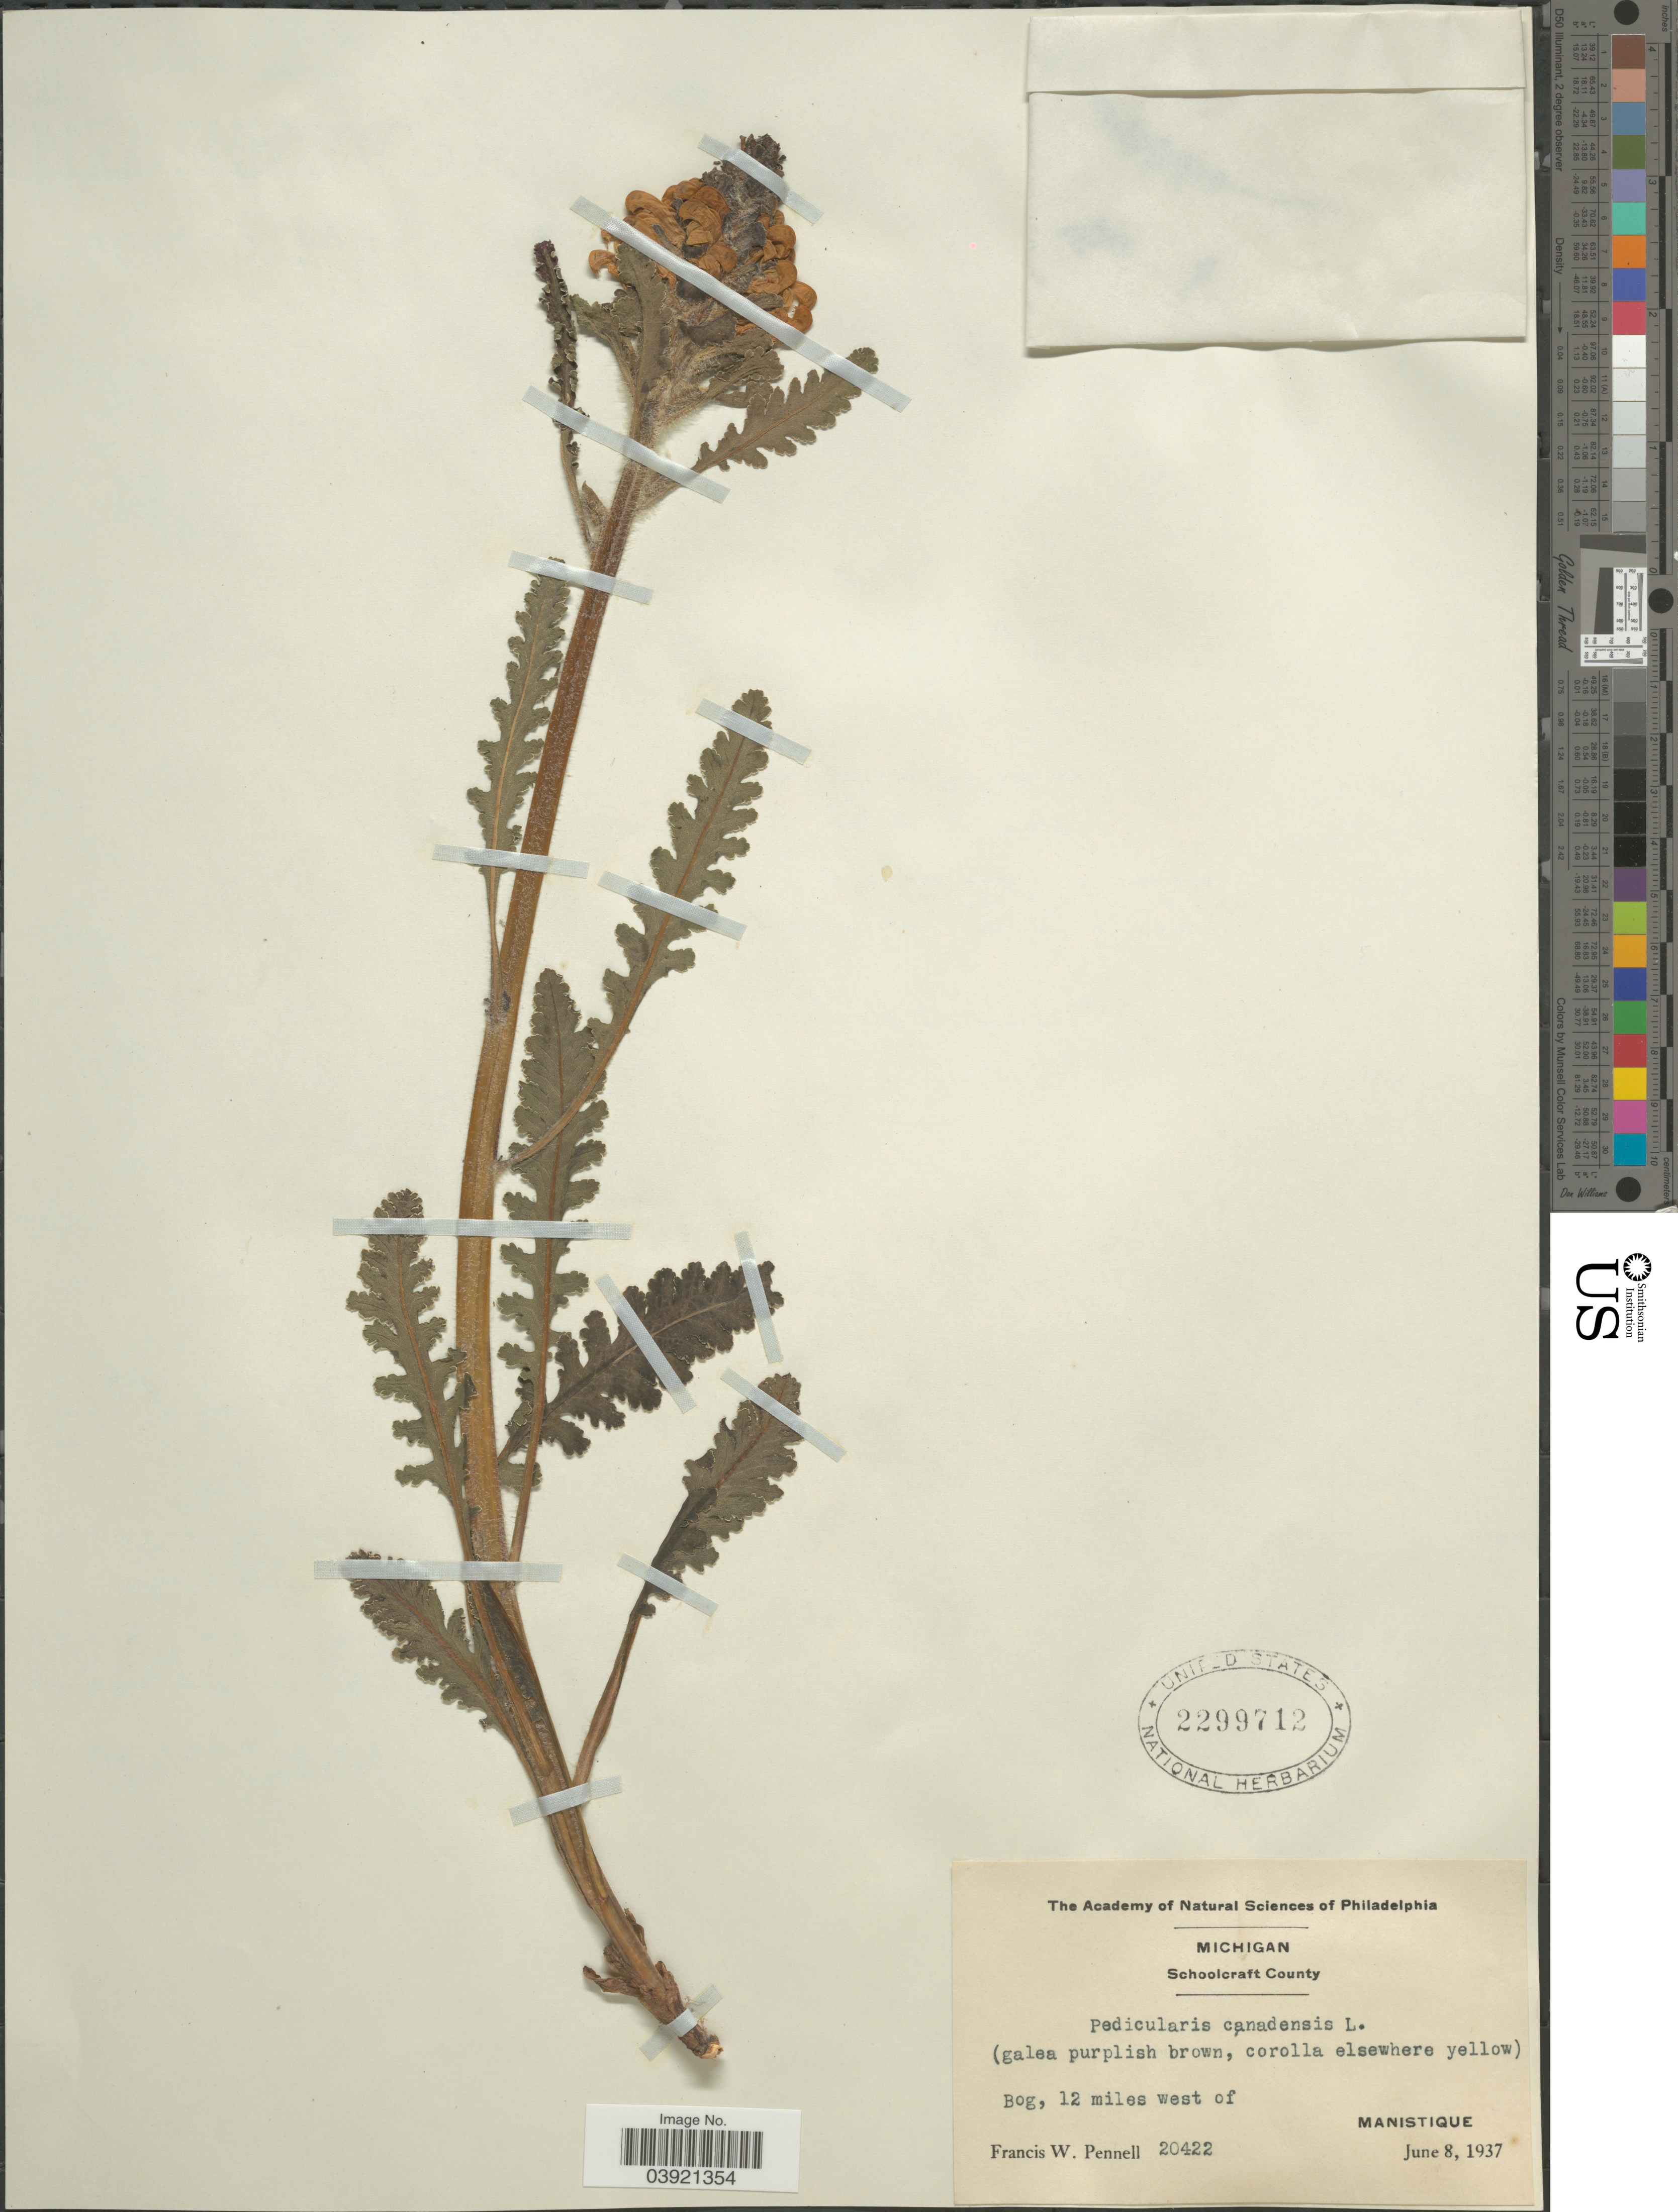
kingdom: Plantae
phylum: Tracheophyta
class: Magnoliopsida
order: Lamiales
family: Orobanchaceae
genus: Pedicularis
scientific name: Pedicularis canadensis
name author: L.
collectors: F. W. Pennell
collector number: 20422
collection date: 1937-06-08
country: United States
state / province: Michigan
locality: Schoolcraft County. Bog, 12 miles west of Manistique.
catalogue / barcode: US 2299712